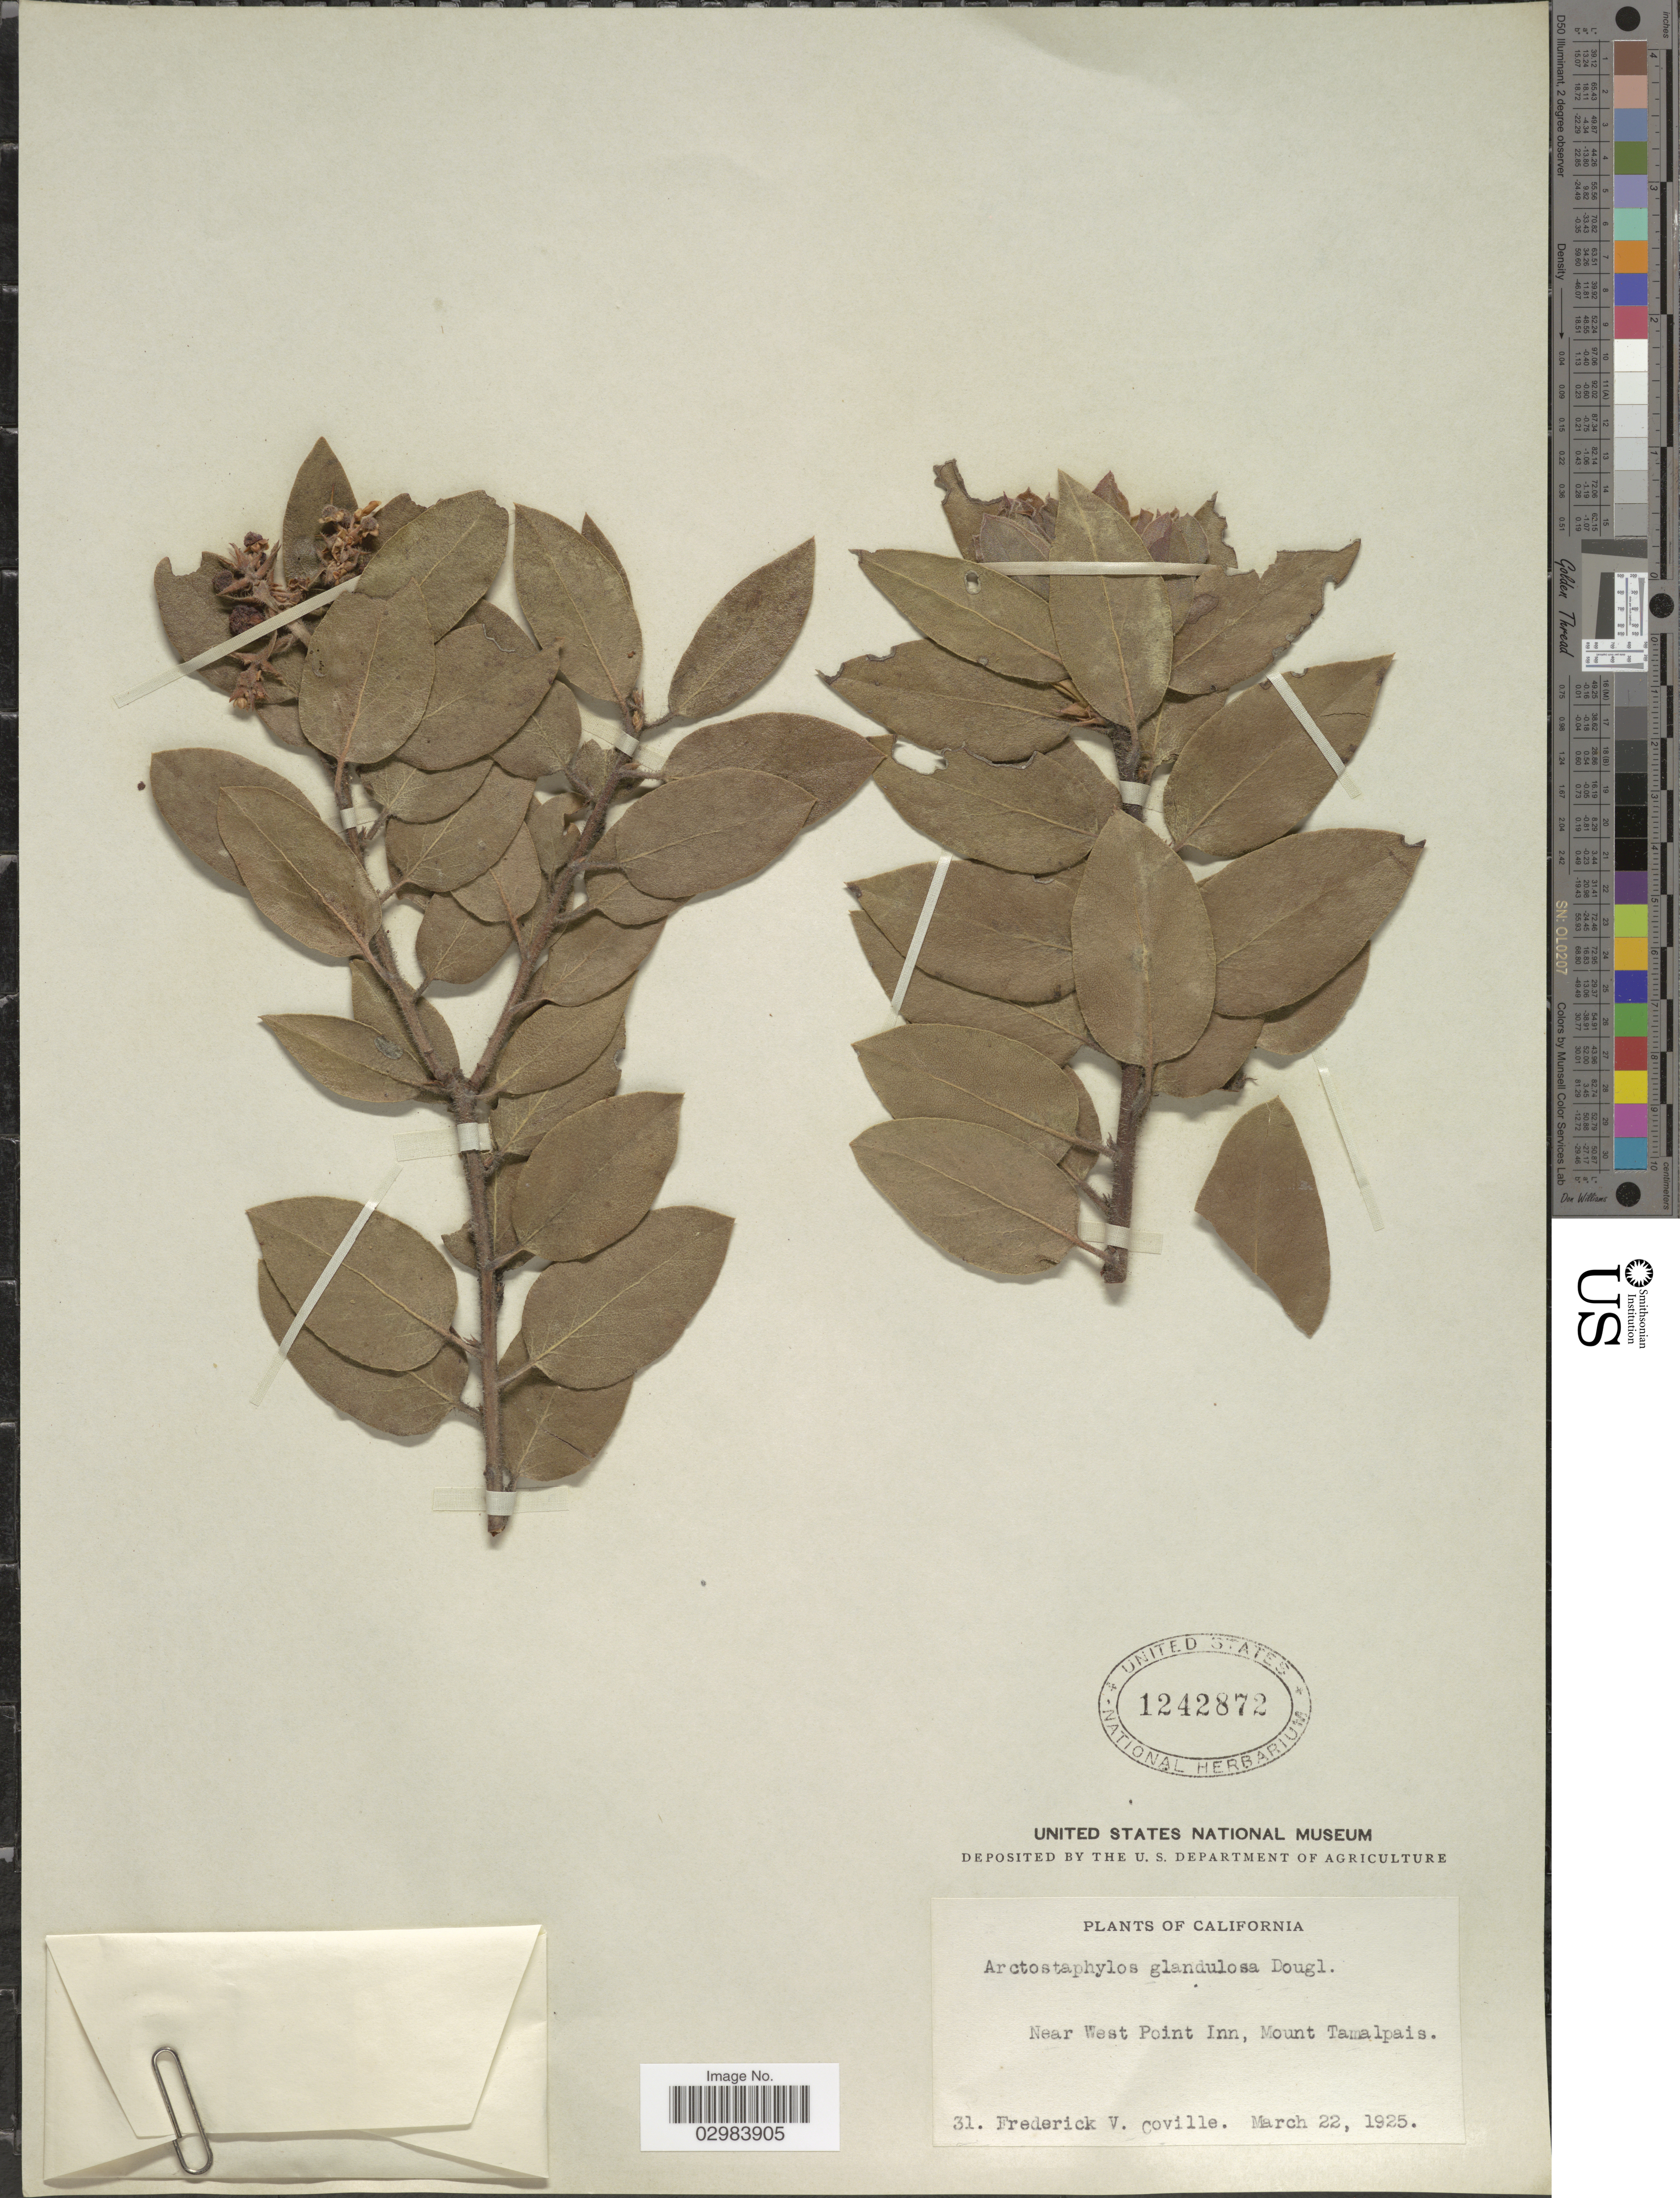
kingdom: Plantae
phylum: Tracheophyta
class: Magnoliopsida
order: Ericales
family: Ericaceae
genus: Arctostaphylos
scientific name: Arctostaphylos glandulosa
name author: Eastw.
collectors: F. V. Coville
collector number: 31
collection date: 1925-03-22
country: United States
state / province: California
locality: Near West Point Inn, Mount Tamalpais.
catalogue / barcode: US 1242872